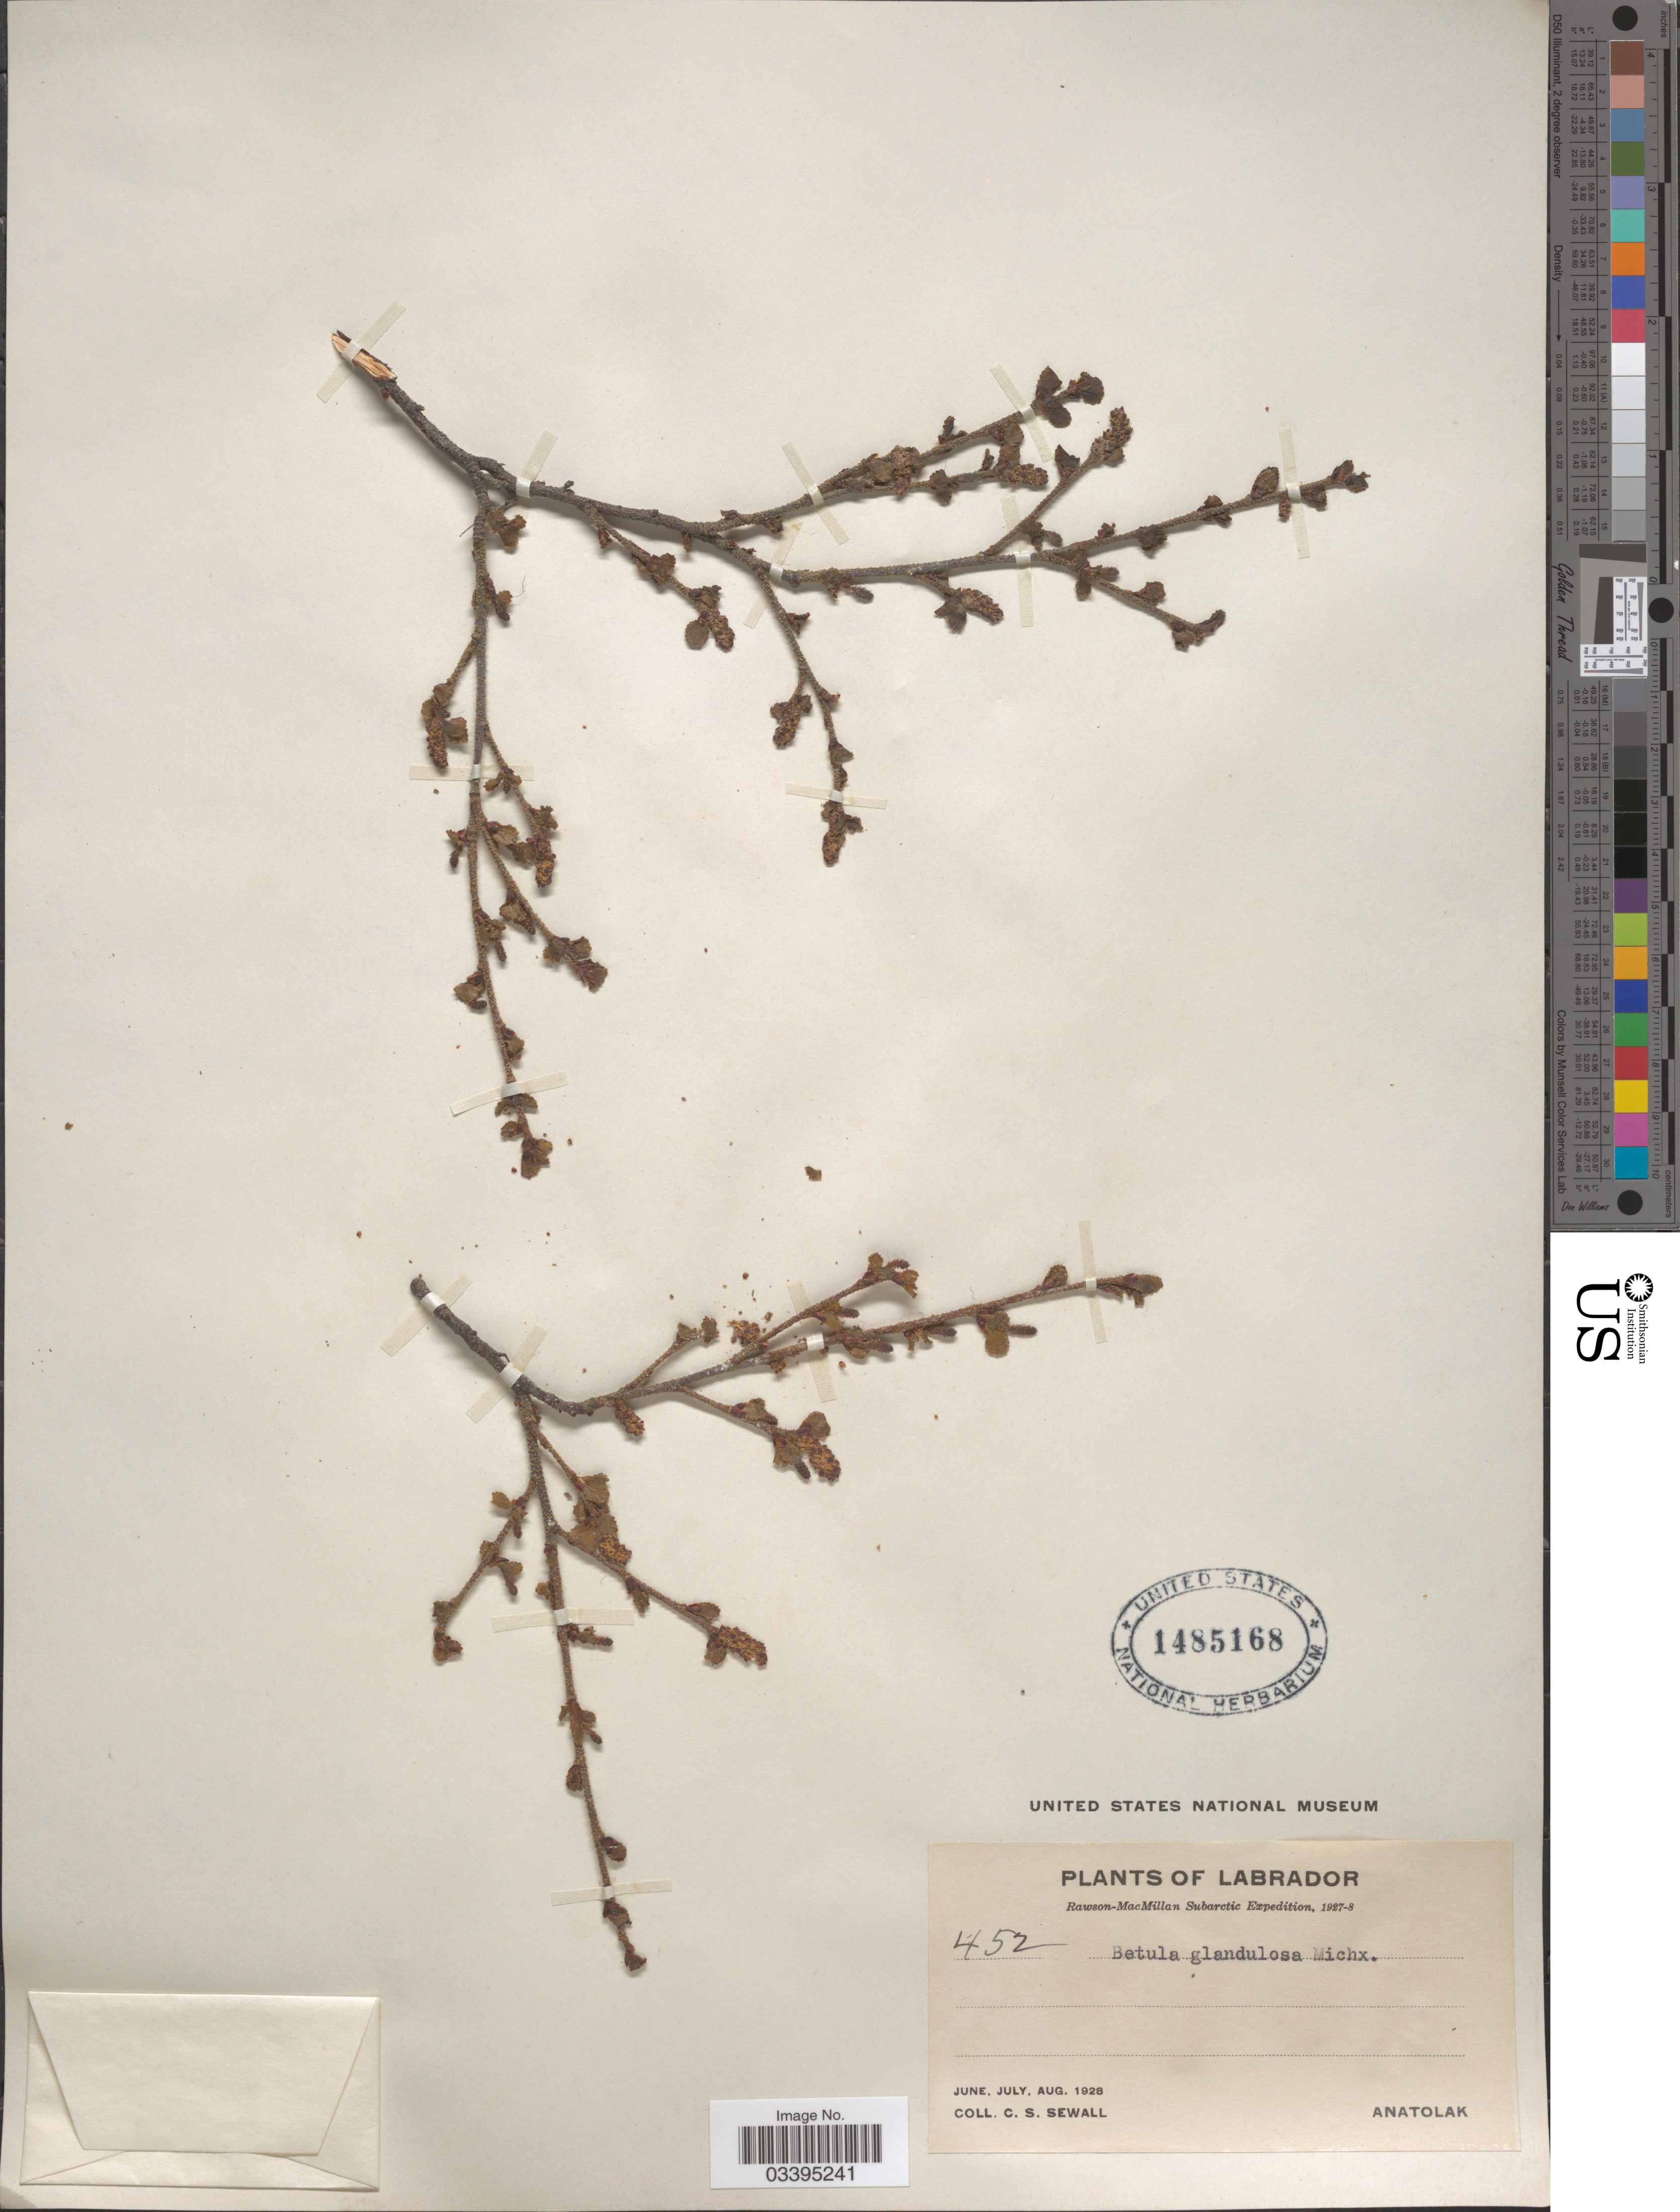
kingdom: Plantae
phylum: Tracheophyta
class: Magnoliopsida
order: Fagales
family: Betulaceae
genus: Betula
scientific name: Betula glandulosa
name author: Michx.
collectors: C. Sewall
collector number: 52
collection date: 1928-06/1929-08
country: Canada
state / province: Newfoundland and Labrador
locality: Labrador. Anatolak.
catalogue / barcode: US 1485168